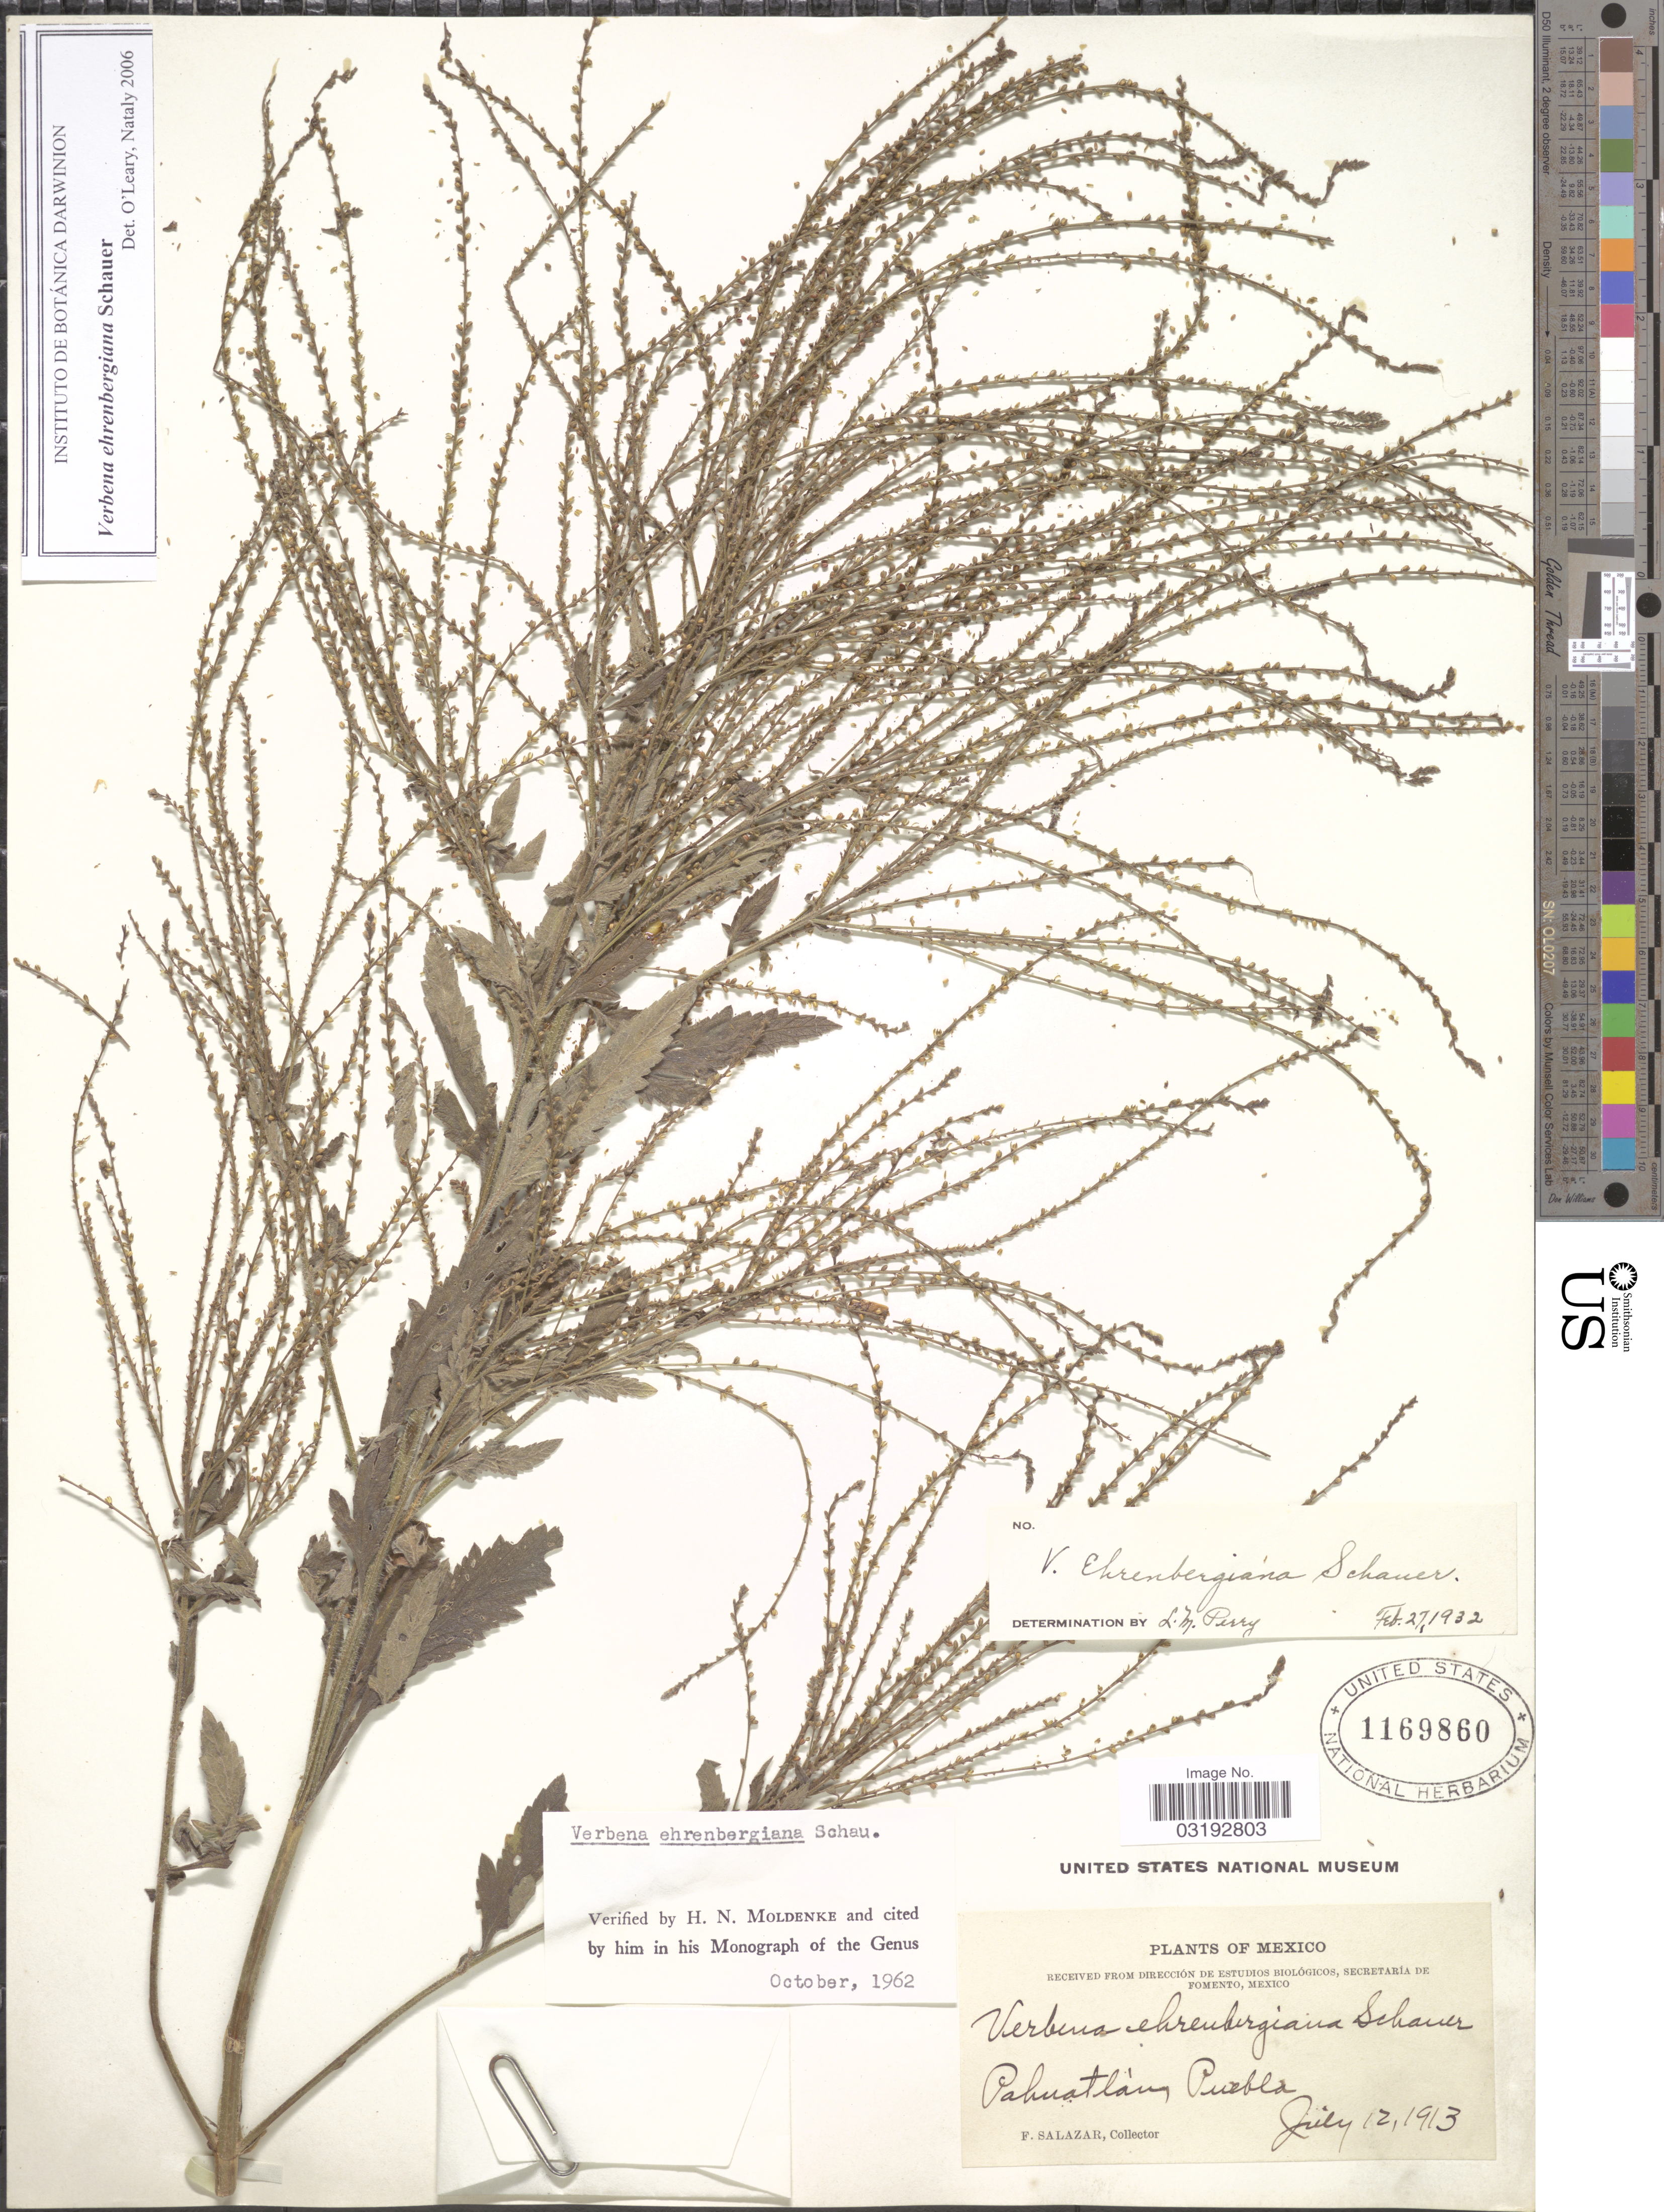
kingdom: Plantae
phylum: Tracheophyta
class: Magnoliopsida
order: Lamiales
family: Verbenaceae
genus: Verbena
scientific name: Verbena ehrenbergiana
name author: S. Schauer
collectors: F. Salazar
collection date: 1913-07-12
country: Mexico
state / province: Puebla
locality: Pahuatlàn.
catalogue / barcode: US 1169860